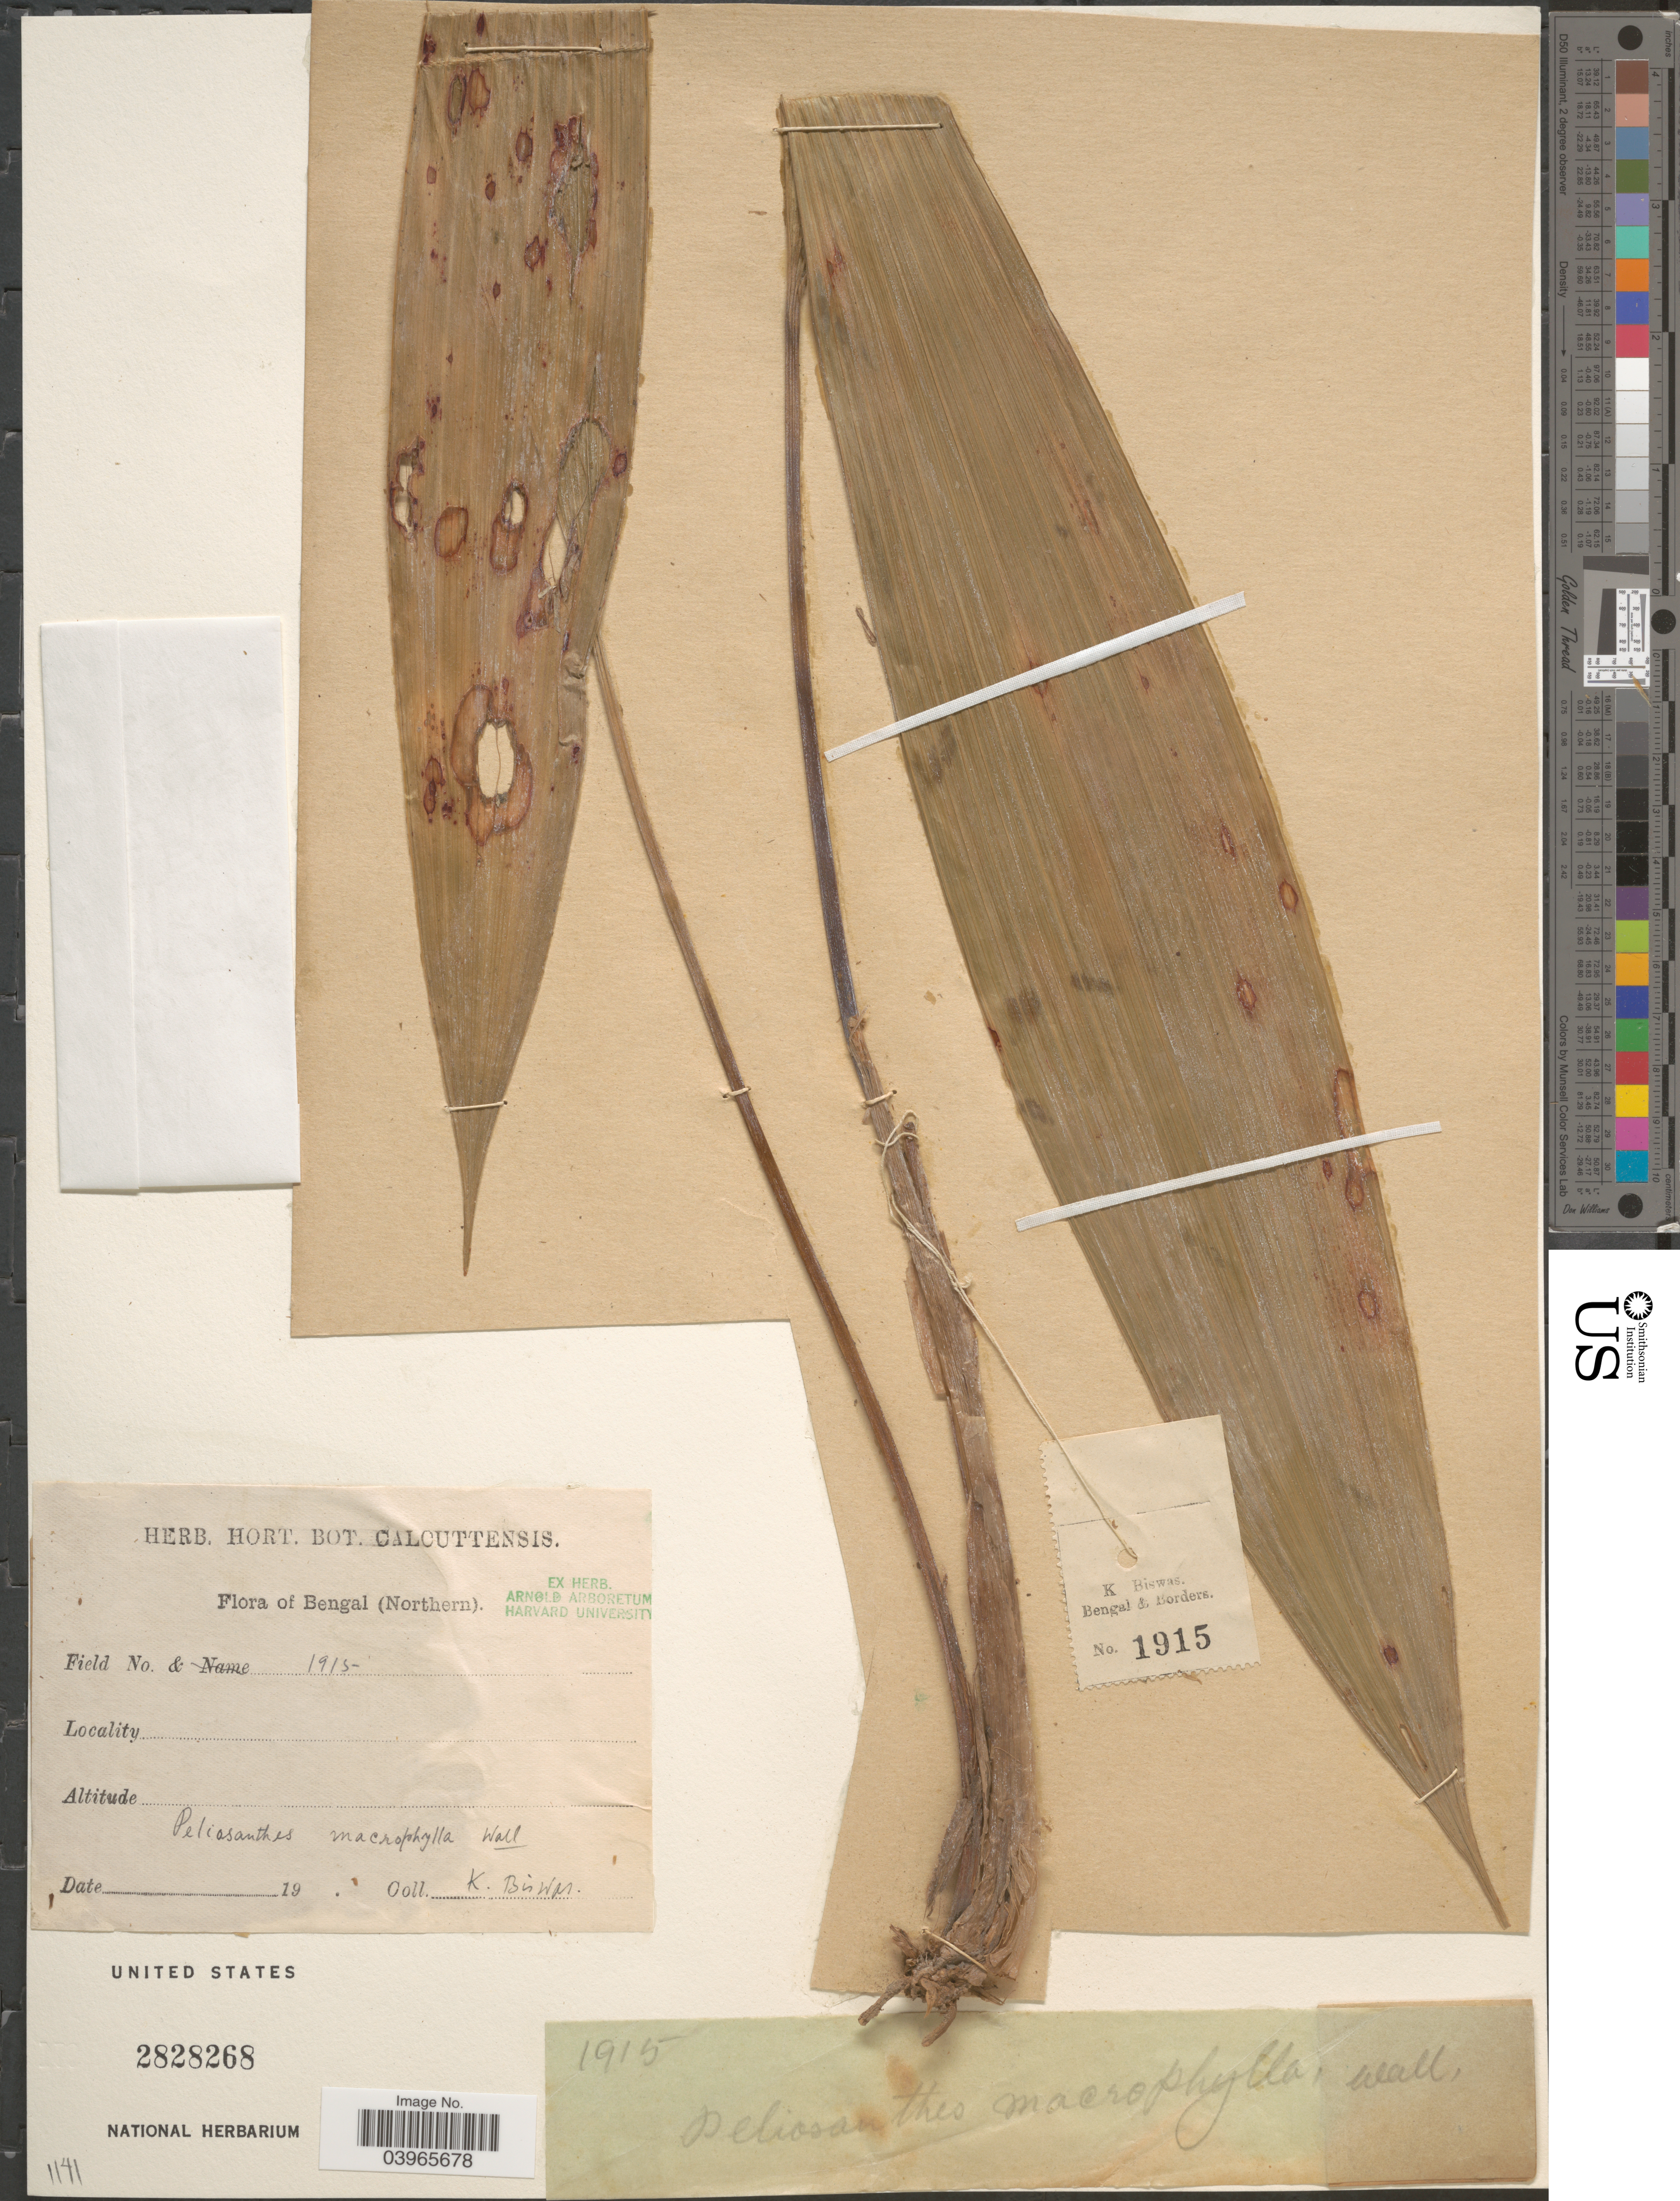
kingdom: Plantae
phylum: Tracheophyta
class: Liliopsida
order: Asparagales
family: Asparagaceae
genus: Peliosanthes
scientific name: Peliosanthes macrophylla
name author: Wall. ex Baker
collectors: K. Biswas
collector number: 1915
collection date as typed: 19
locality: Bengal (Northern).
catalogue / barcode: US 2828268